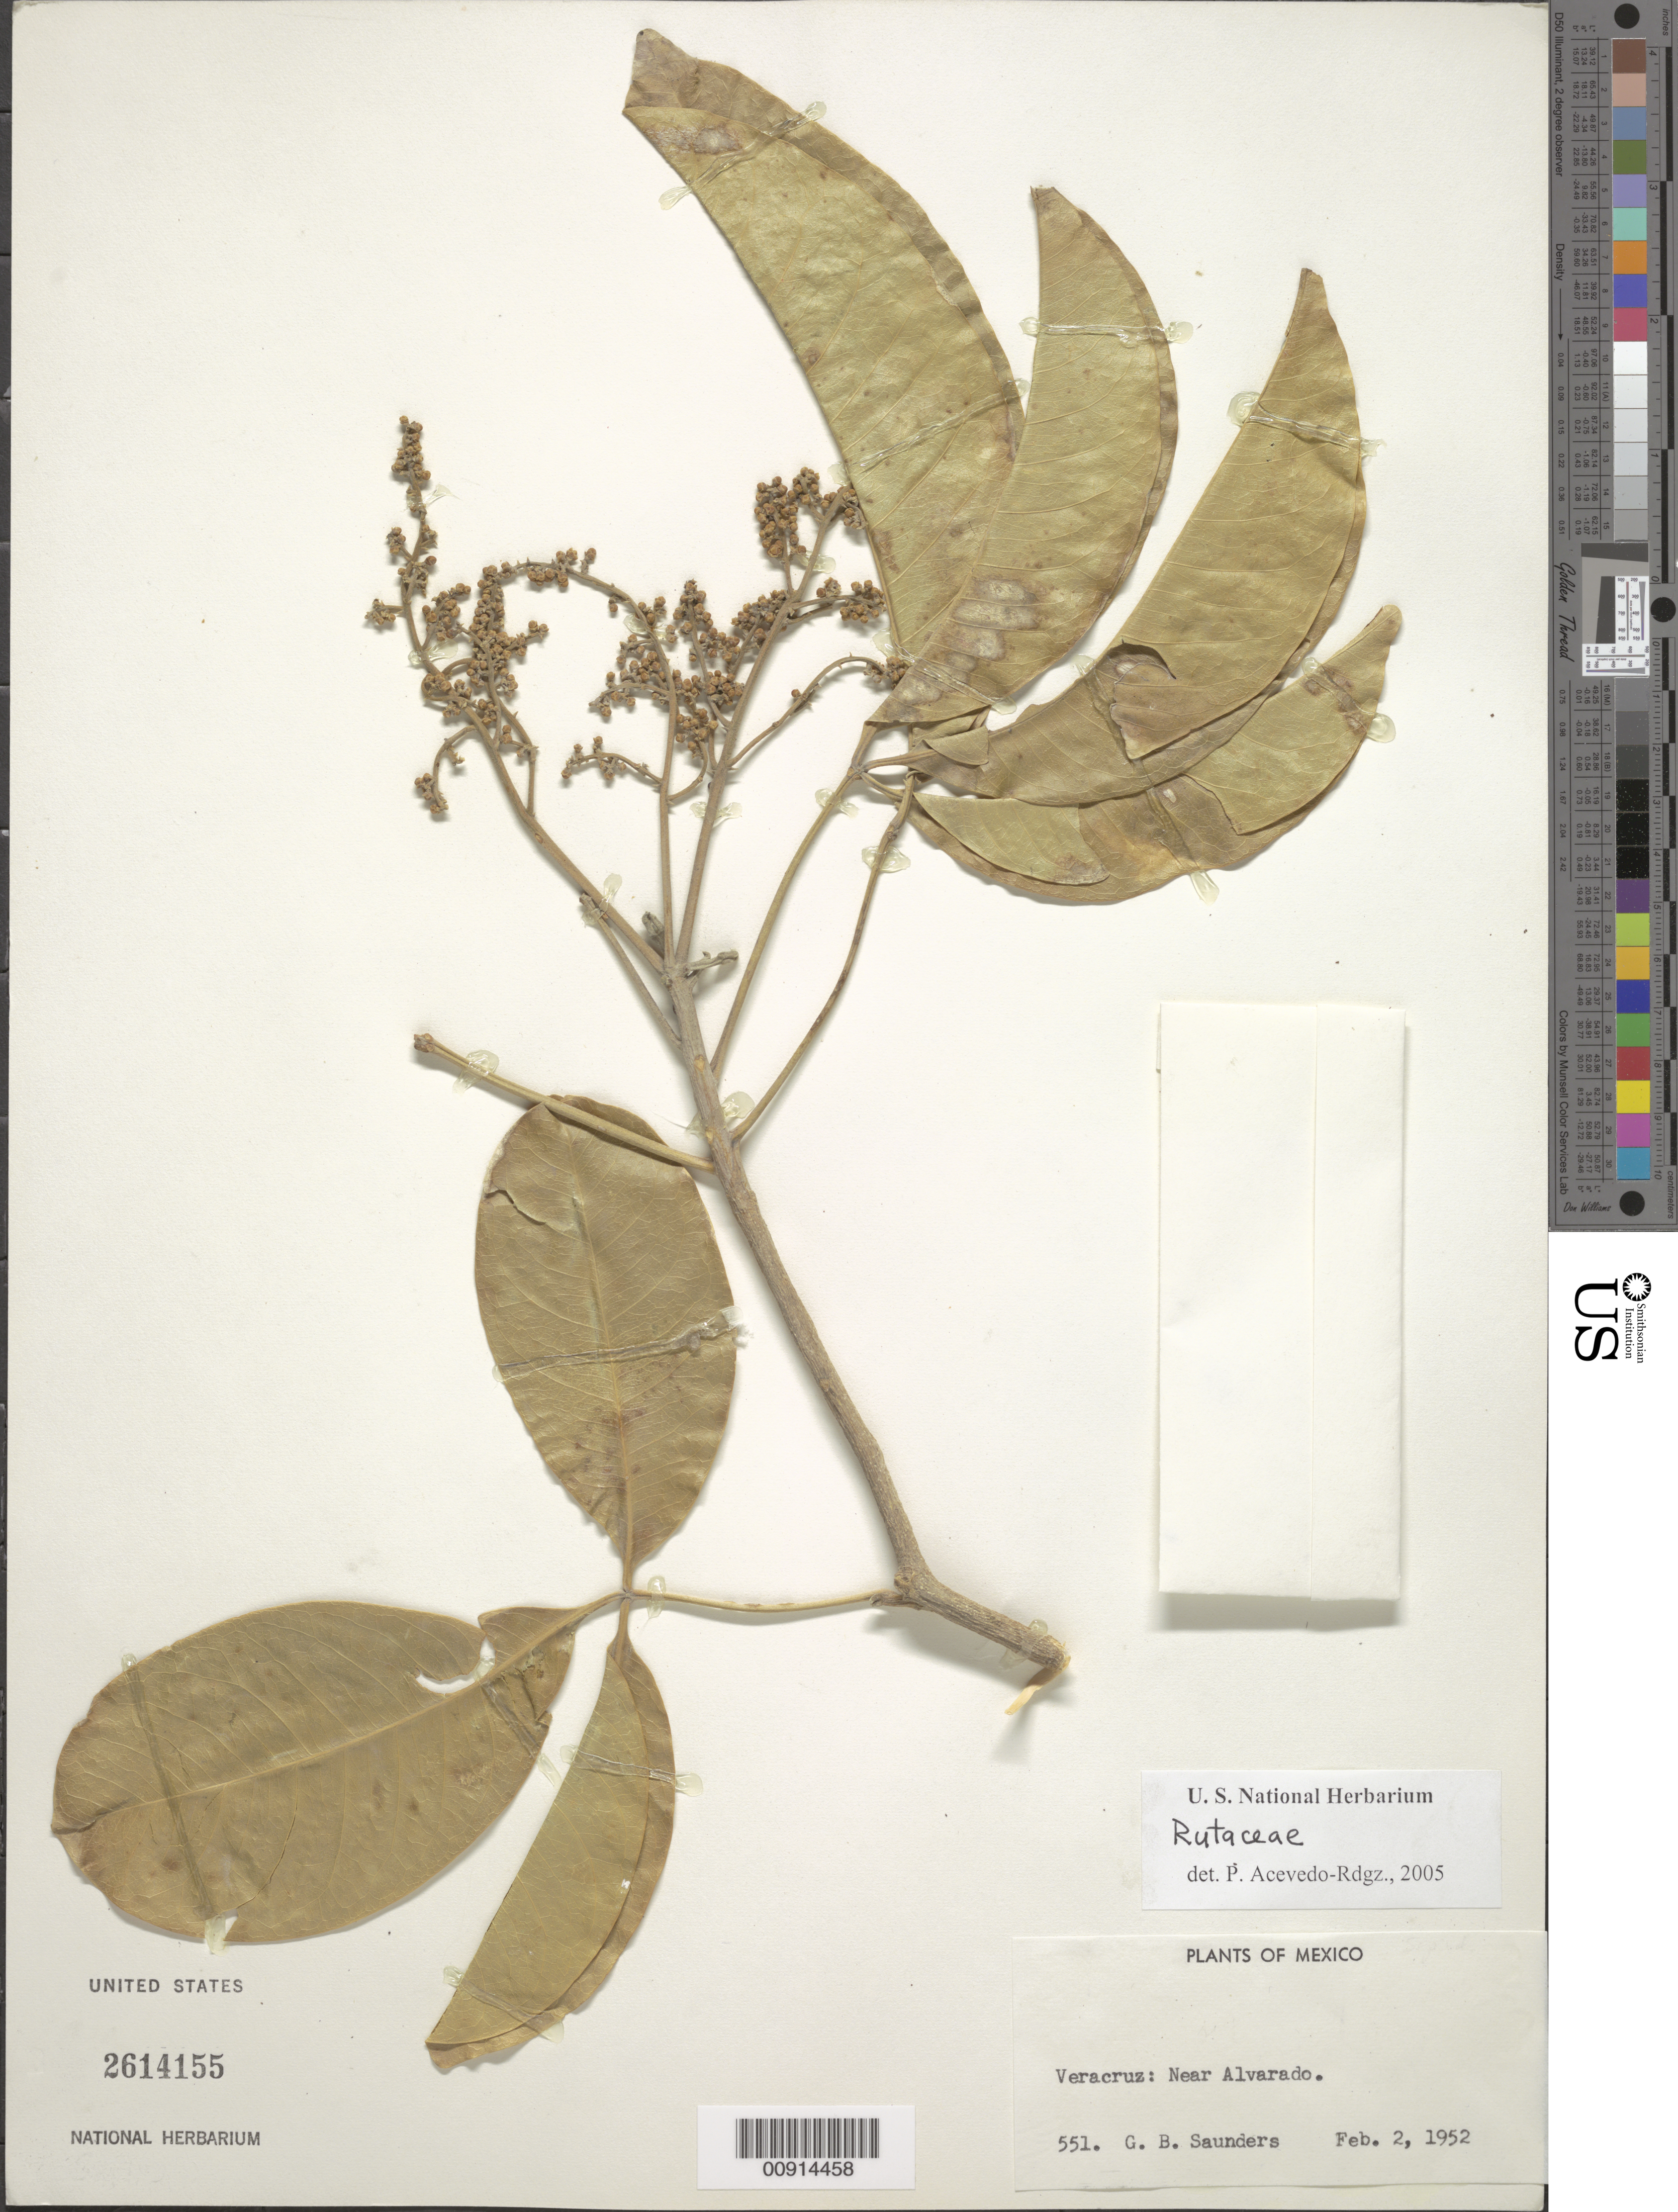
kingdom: Plantae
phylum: Tracheophyta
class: Magnoliopsida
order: Sapindales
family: Rutaceae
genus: Esenbeckia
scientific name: Esenbeckia sp.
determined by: Londoño-Echeverri, Y.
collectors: G. B. Saunders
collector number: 551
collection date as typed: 02 Feb 1952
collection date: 1952-02-02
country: Mexico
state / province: Veracruz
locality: Veracruz: Near Alvarado.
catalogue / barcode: US 2614155